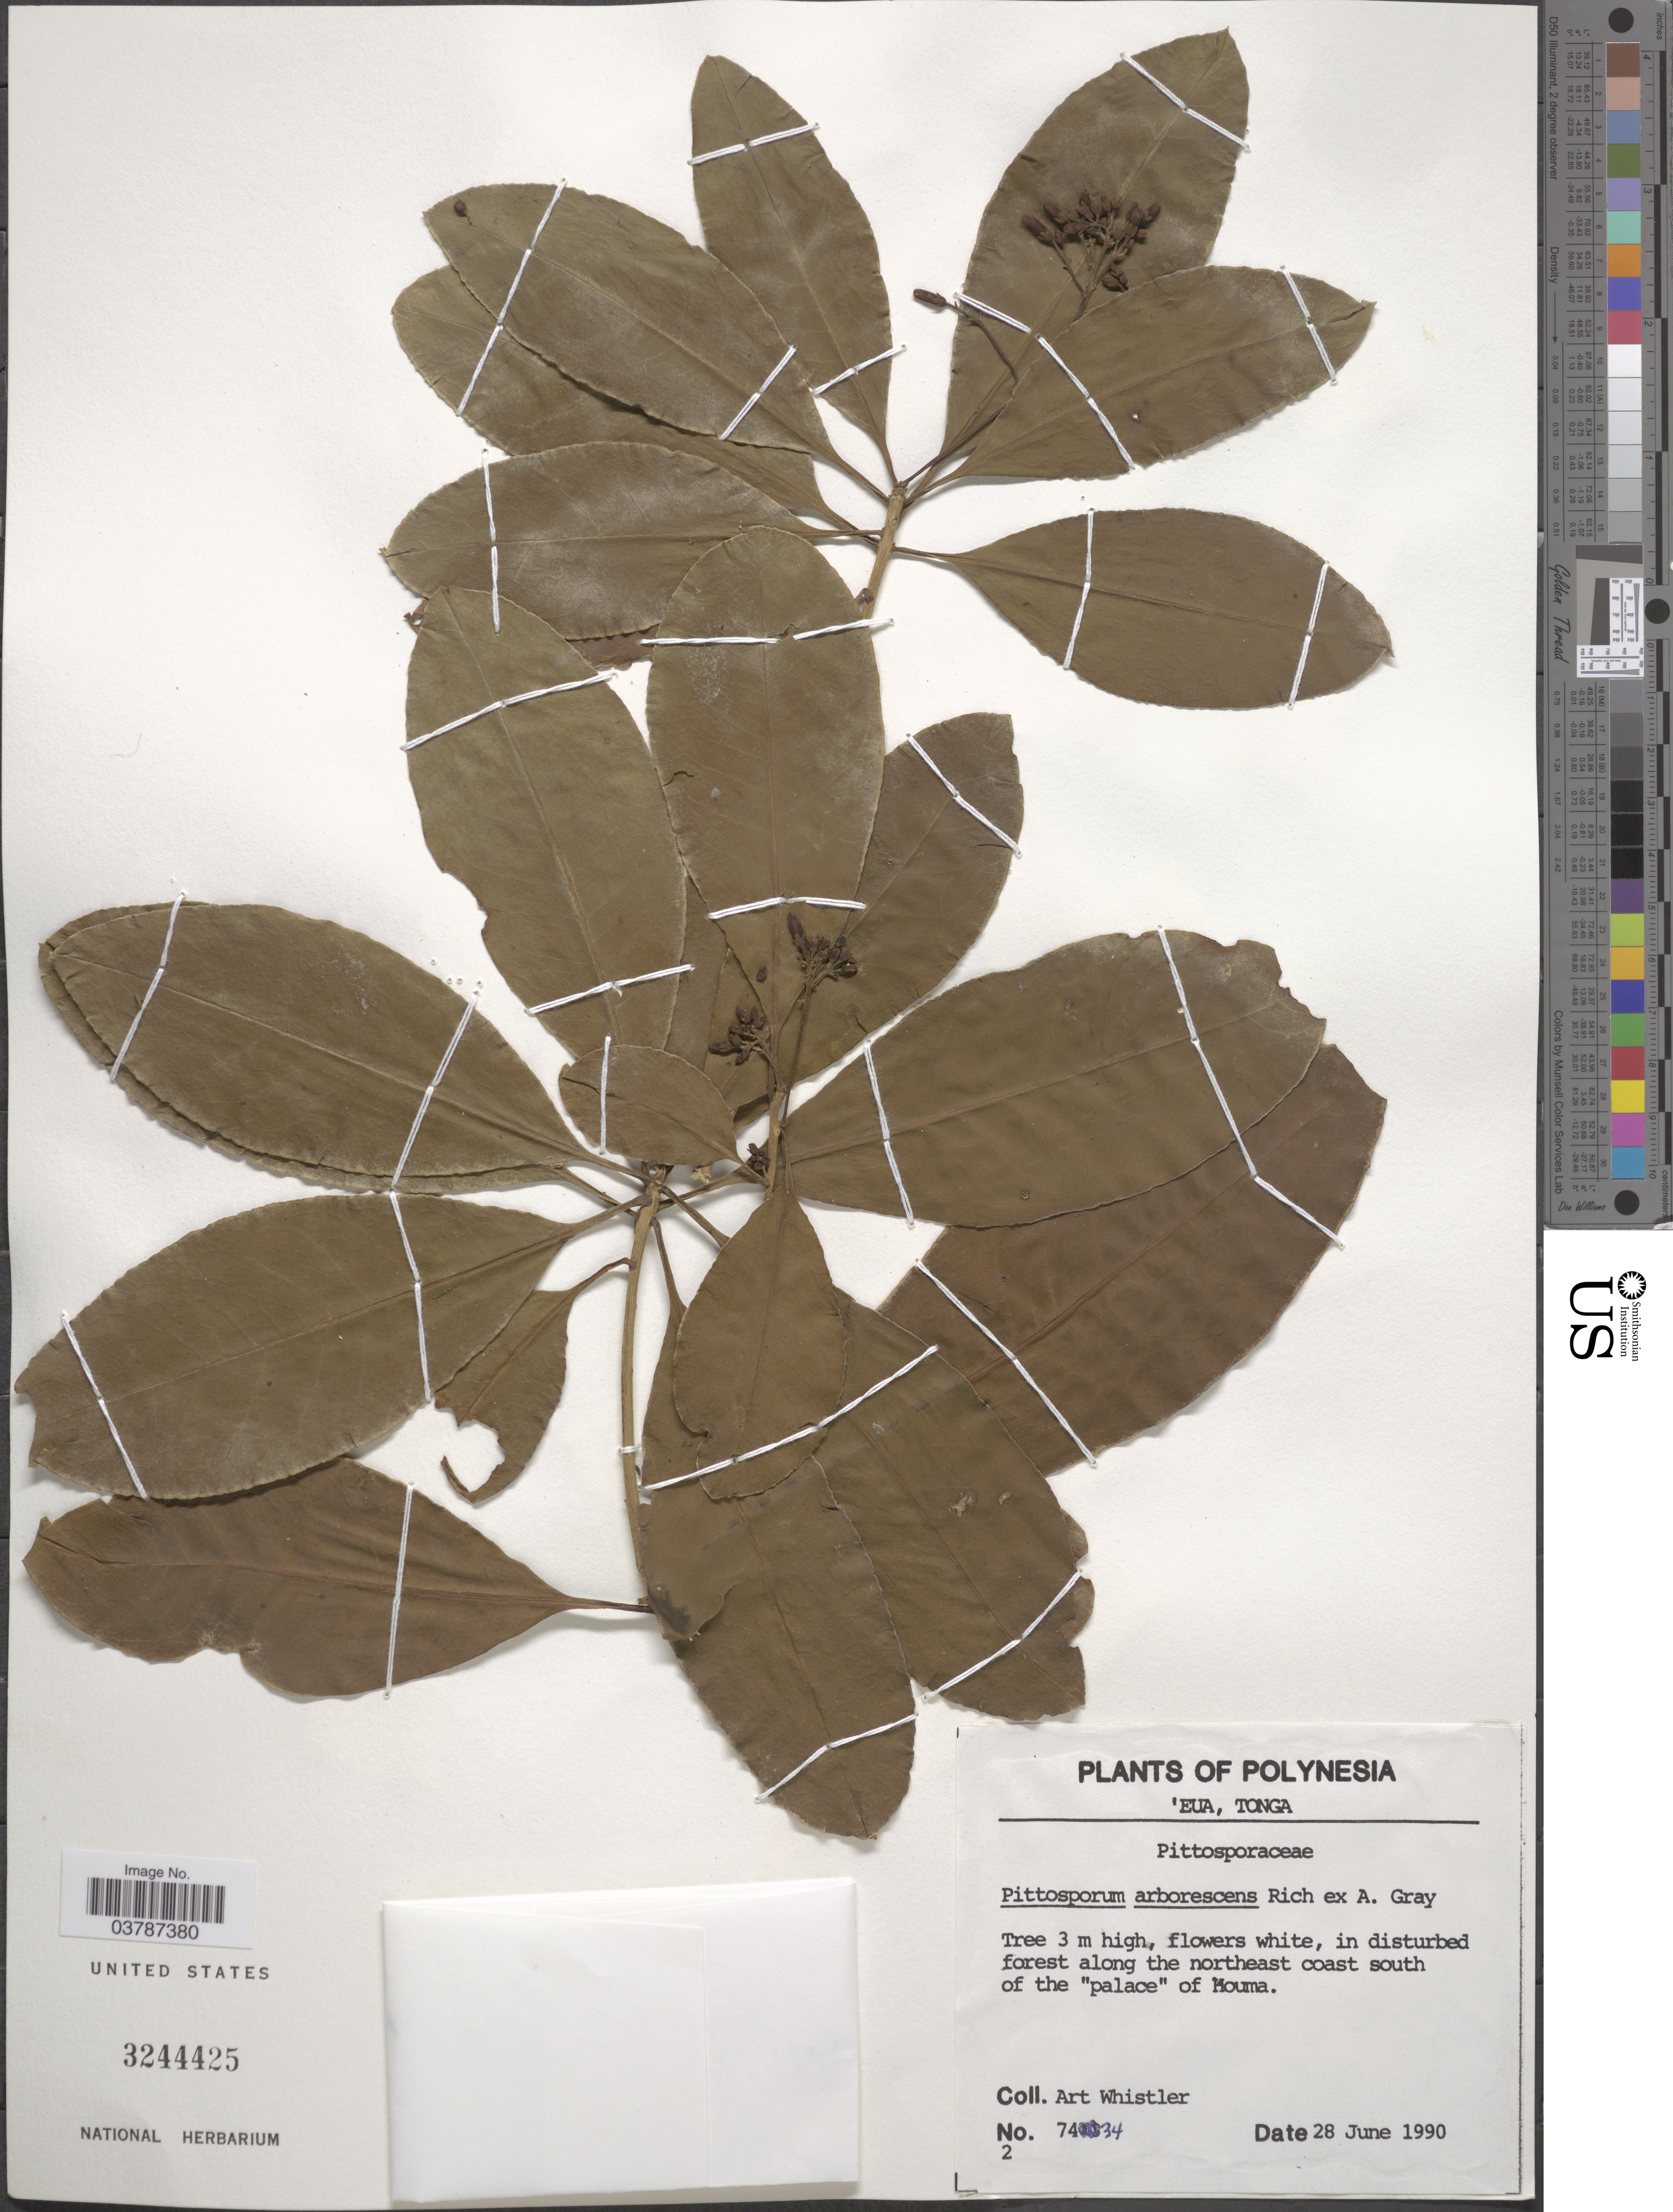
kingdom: Plantae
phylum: Tracheophyta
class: Magnoliopsida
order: Apiales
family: Pittosporaceae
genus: Pittosporum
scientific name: Pittosporum arborescens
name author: Rich. ex A. Gray in Wilkes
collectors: A. Whistler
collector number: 7434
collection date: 1990-06-28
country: Tonga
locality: Eua. Along the northeast coast south of the "palace" of Houma.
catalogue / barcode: US 3244425